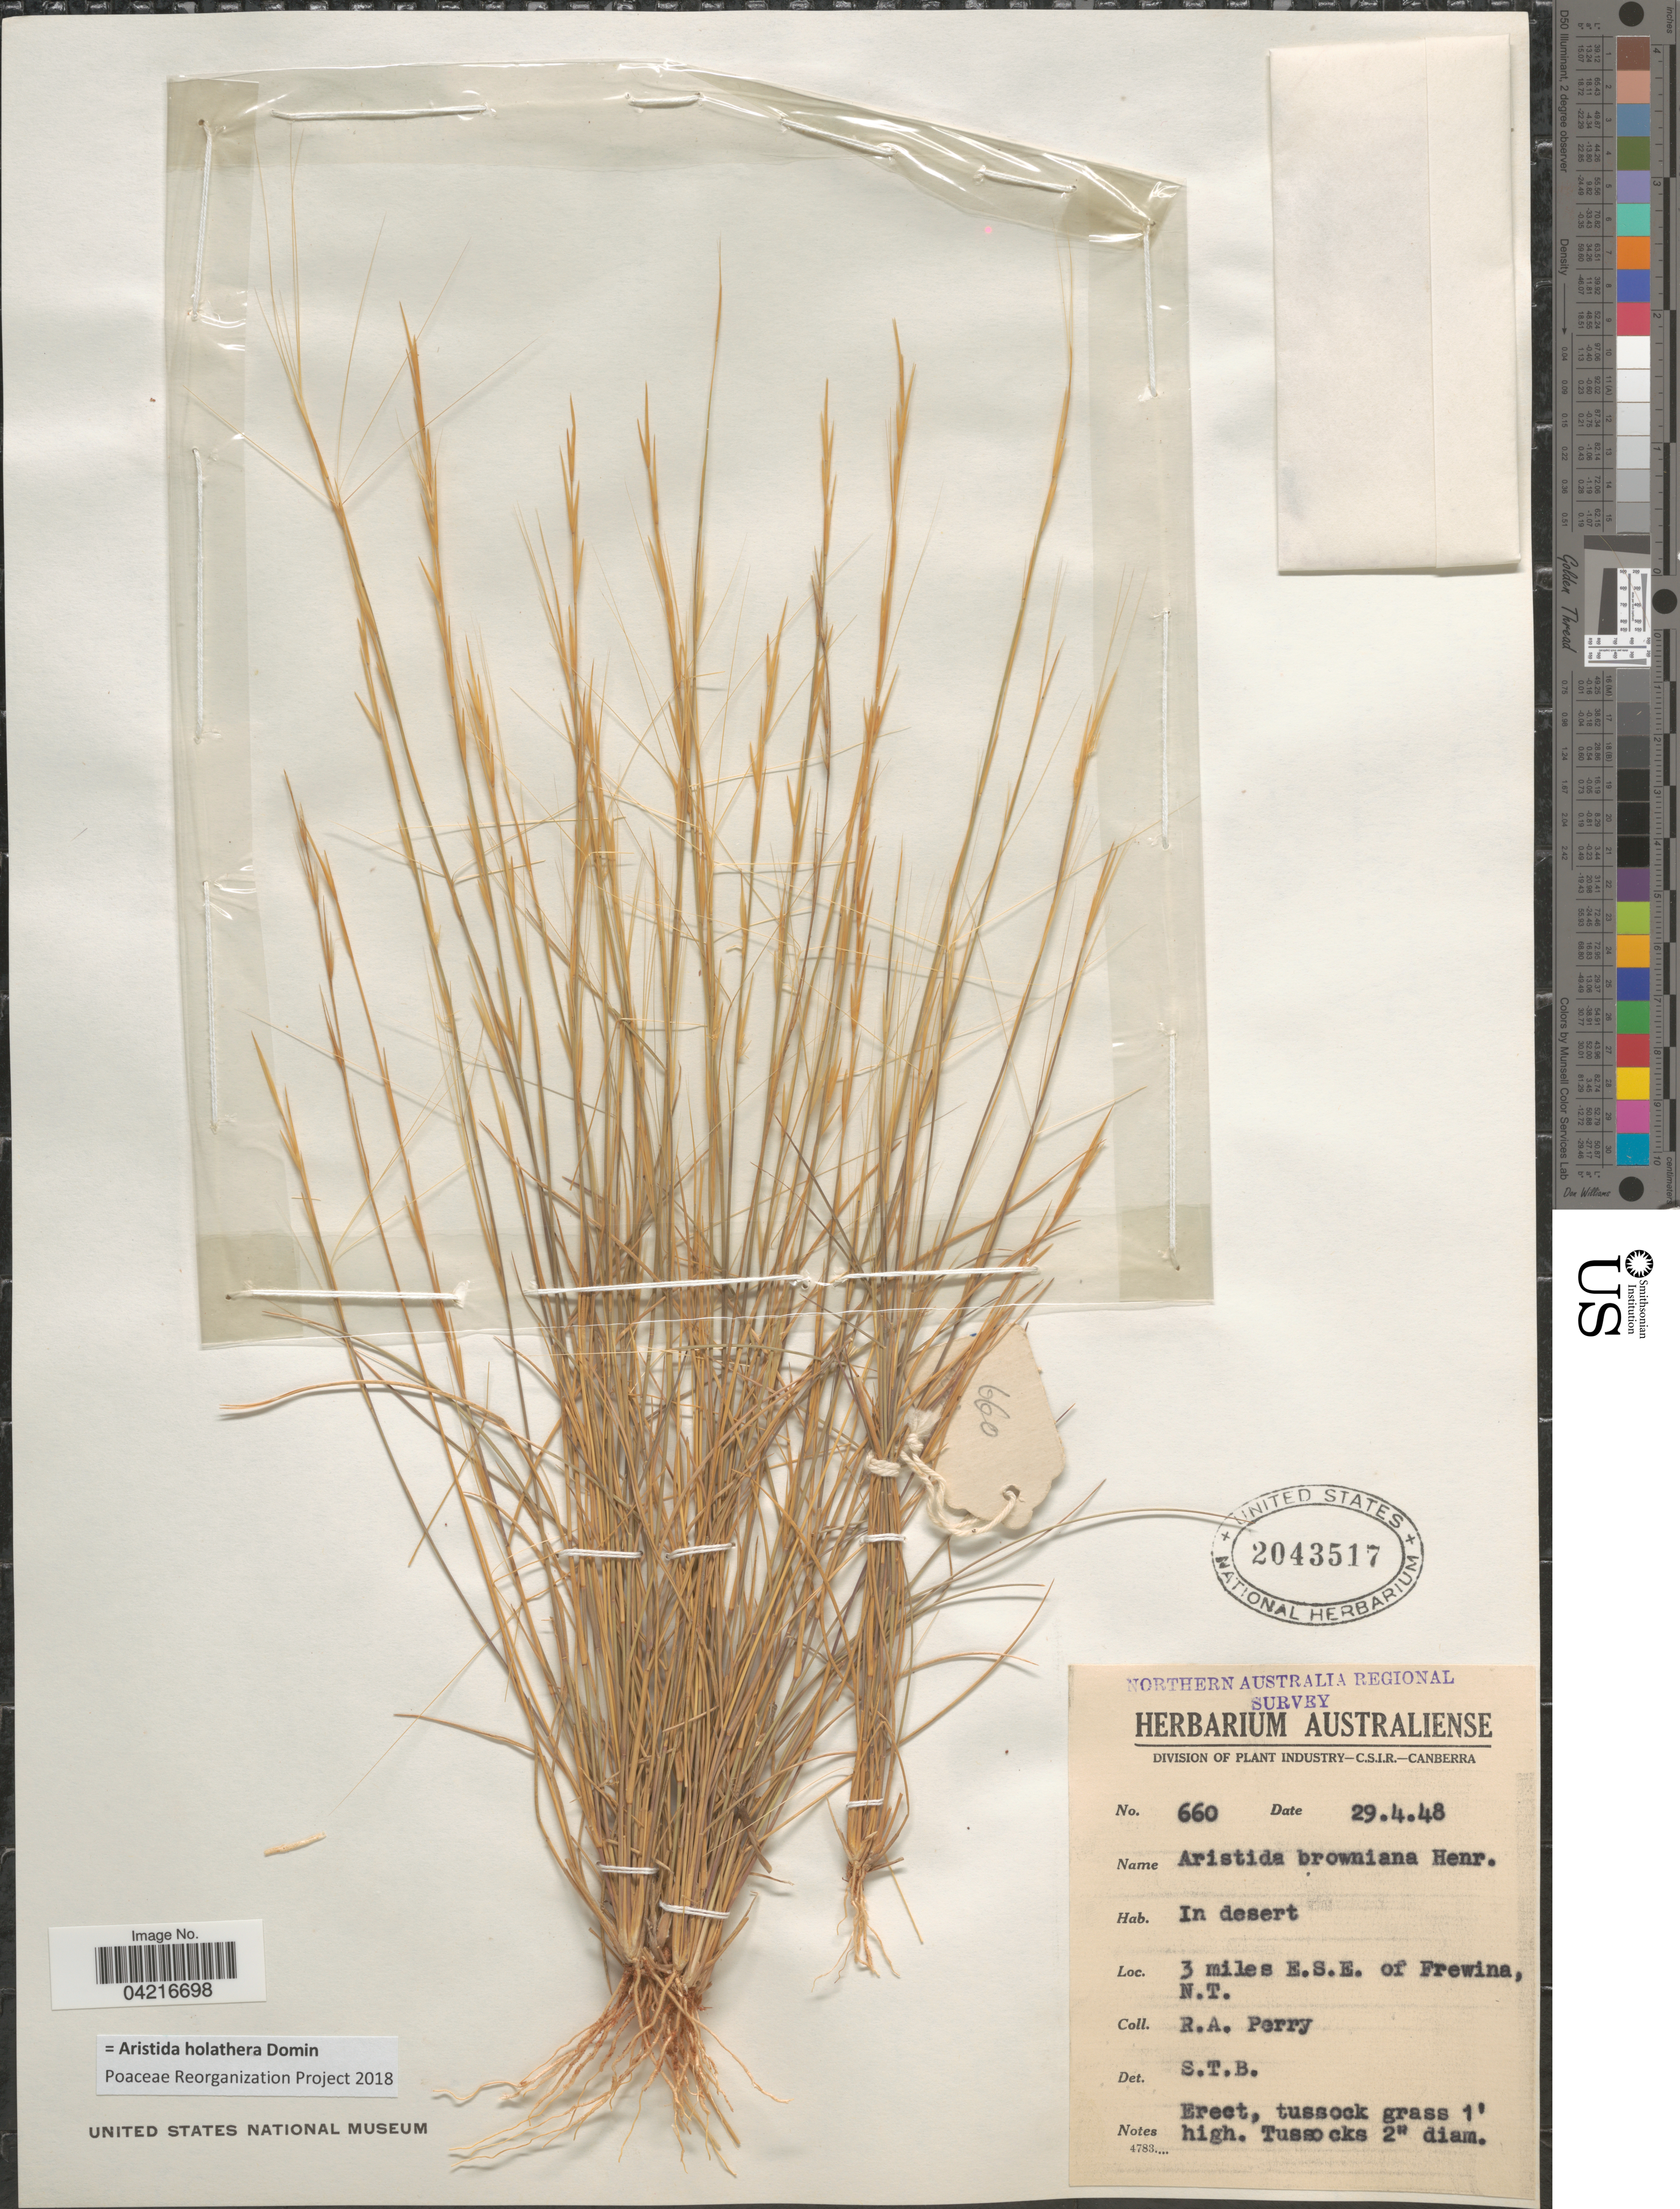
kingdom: Plantae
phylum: Tracheophyta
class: Liliopsida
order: Poales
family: Poaceae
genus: Aristida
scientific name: Aristida holathera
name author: Domin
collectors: Perry, R. A.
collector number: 660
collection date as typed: Transcribed d/m/y: 29/4/48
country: Australia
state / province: Northern Territory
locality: Northern Australia Regional Survey. 3 miles E.S.E. of Frewina, N.T.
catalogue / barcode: US 2043517